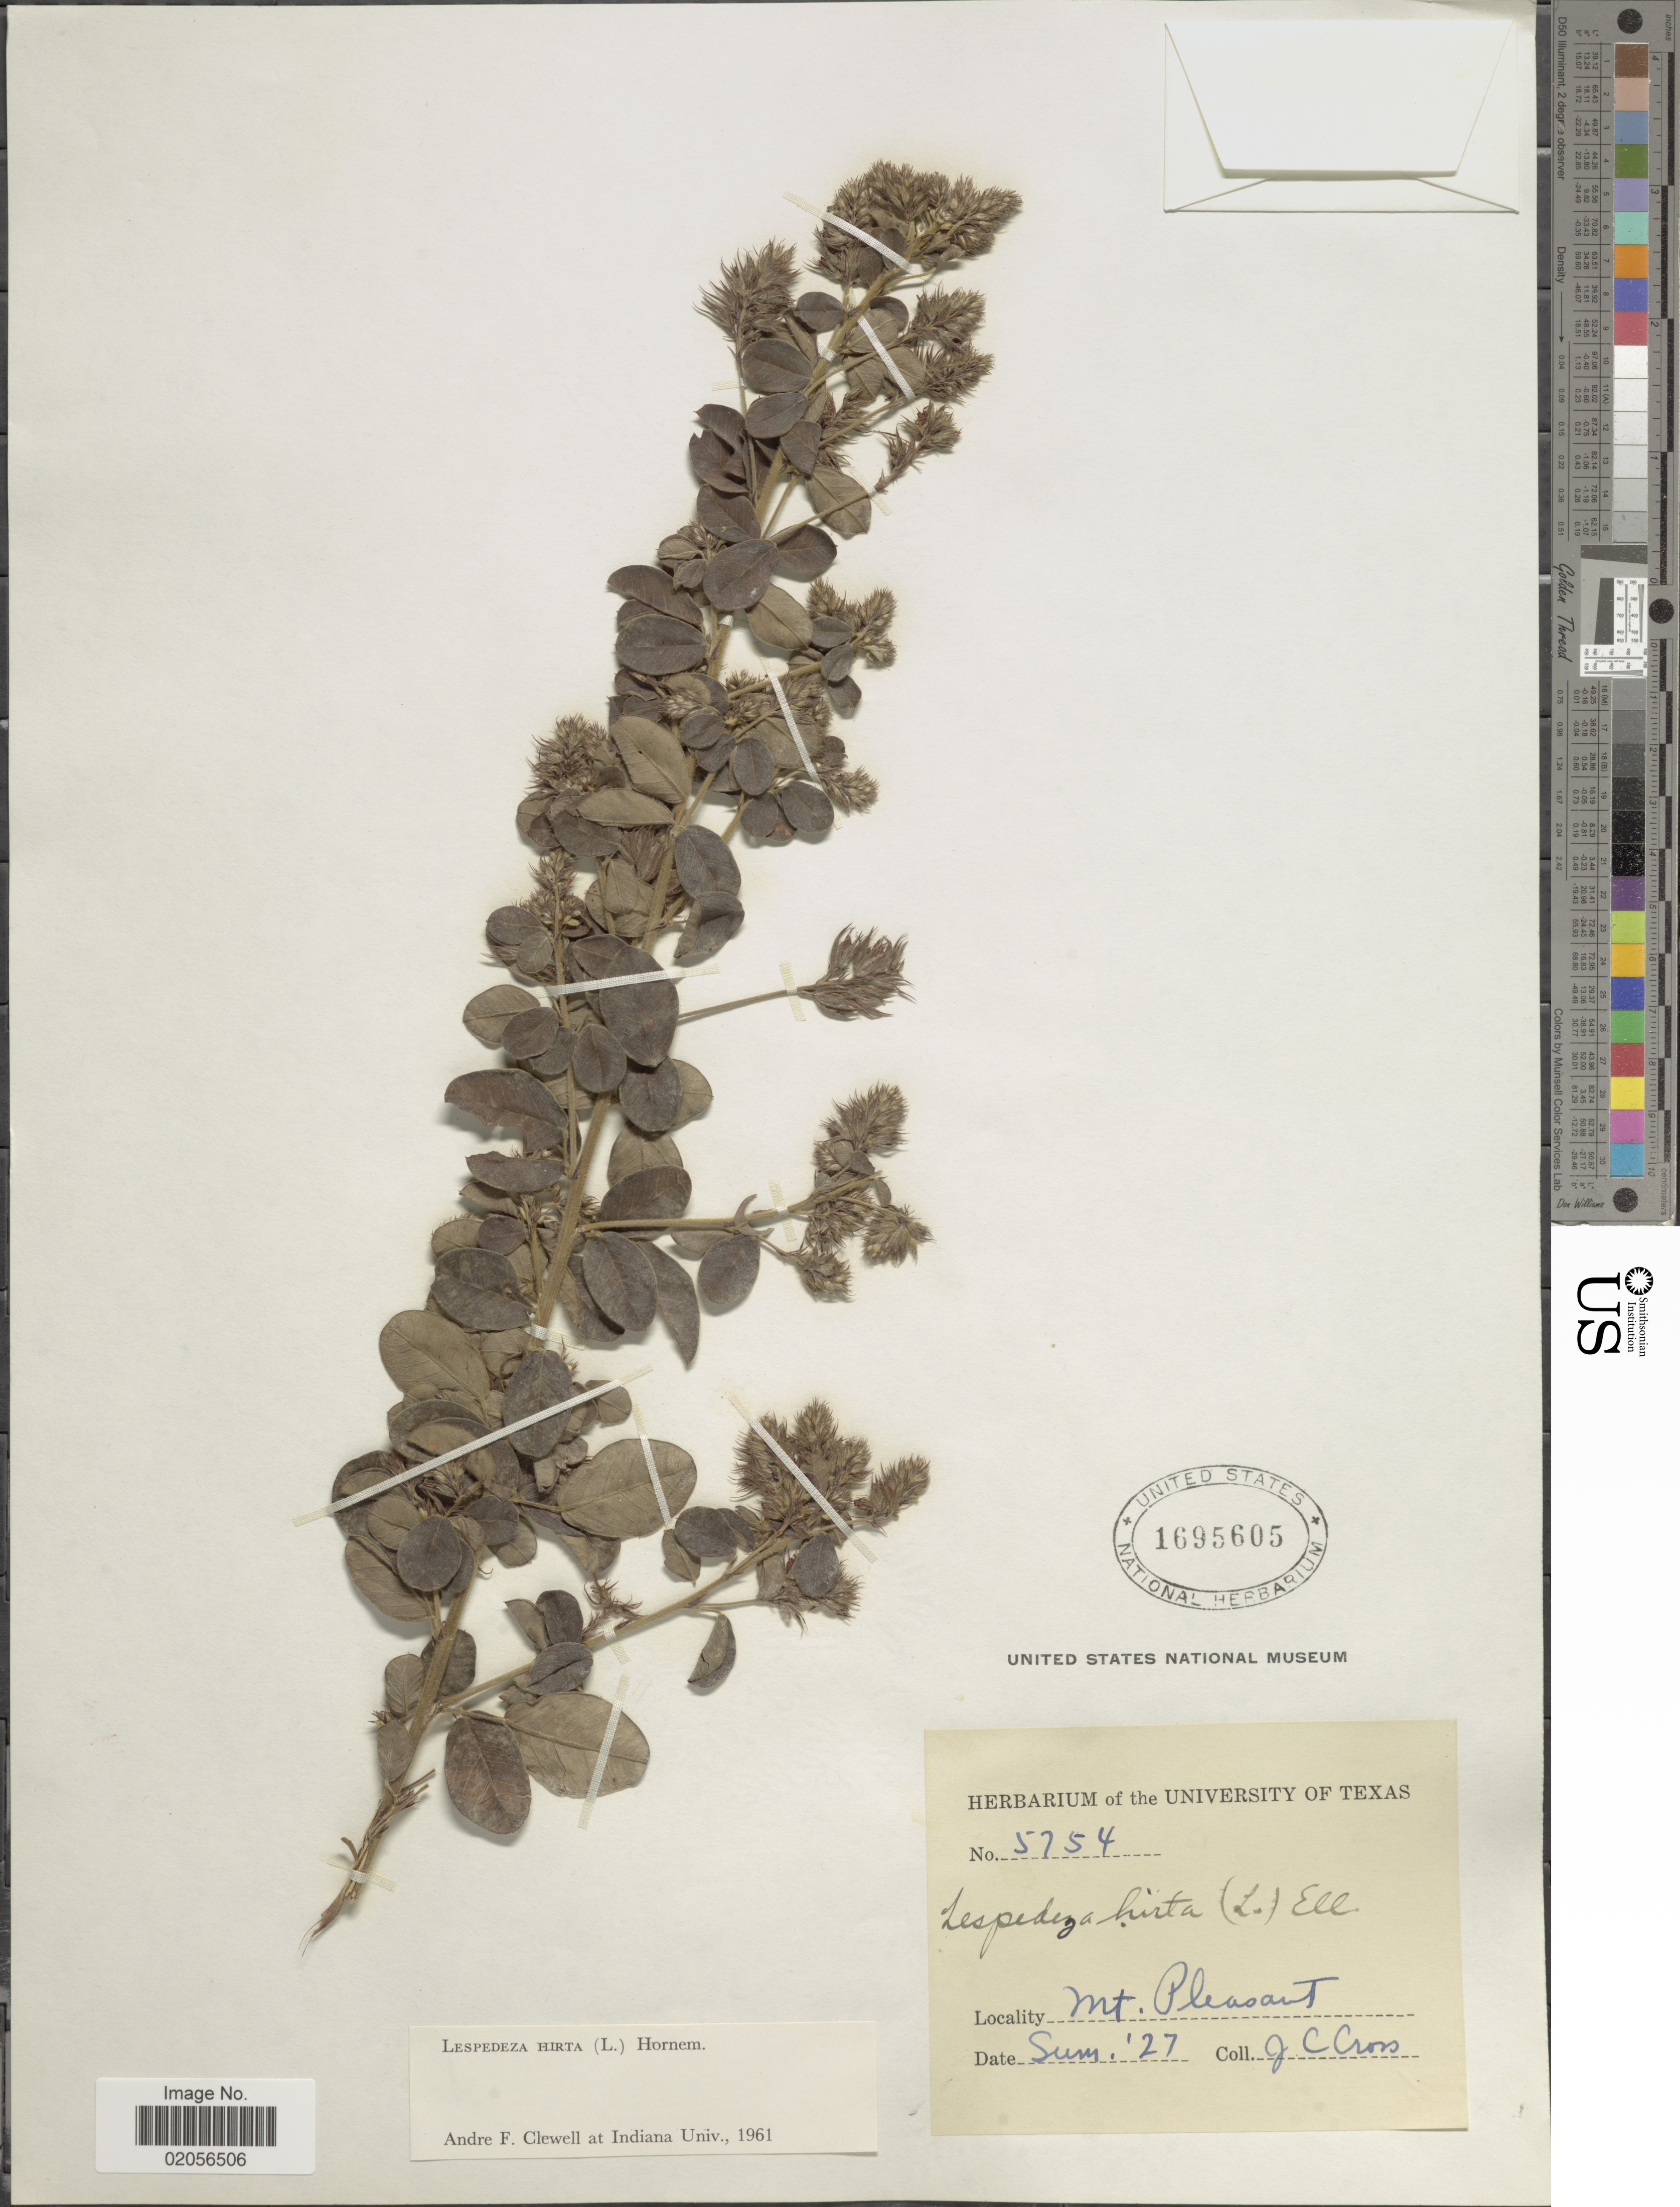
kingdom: Plantae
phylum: Tracheophyta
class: Magnoliopsida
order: Fabales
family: Fabaceae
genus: Lespedeza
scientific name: Lespedeza hirta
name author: (L.) Hornem.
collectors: J. Cross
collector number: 5754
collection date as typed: Sum. '27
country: United States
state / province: Texas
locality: Mt. Pleasant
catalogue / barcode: US 1695605